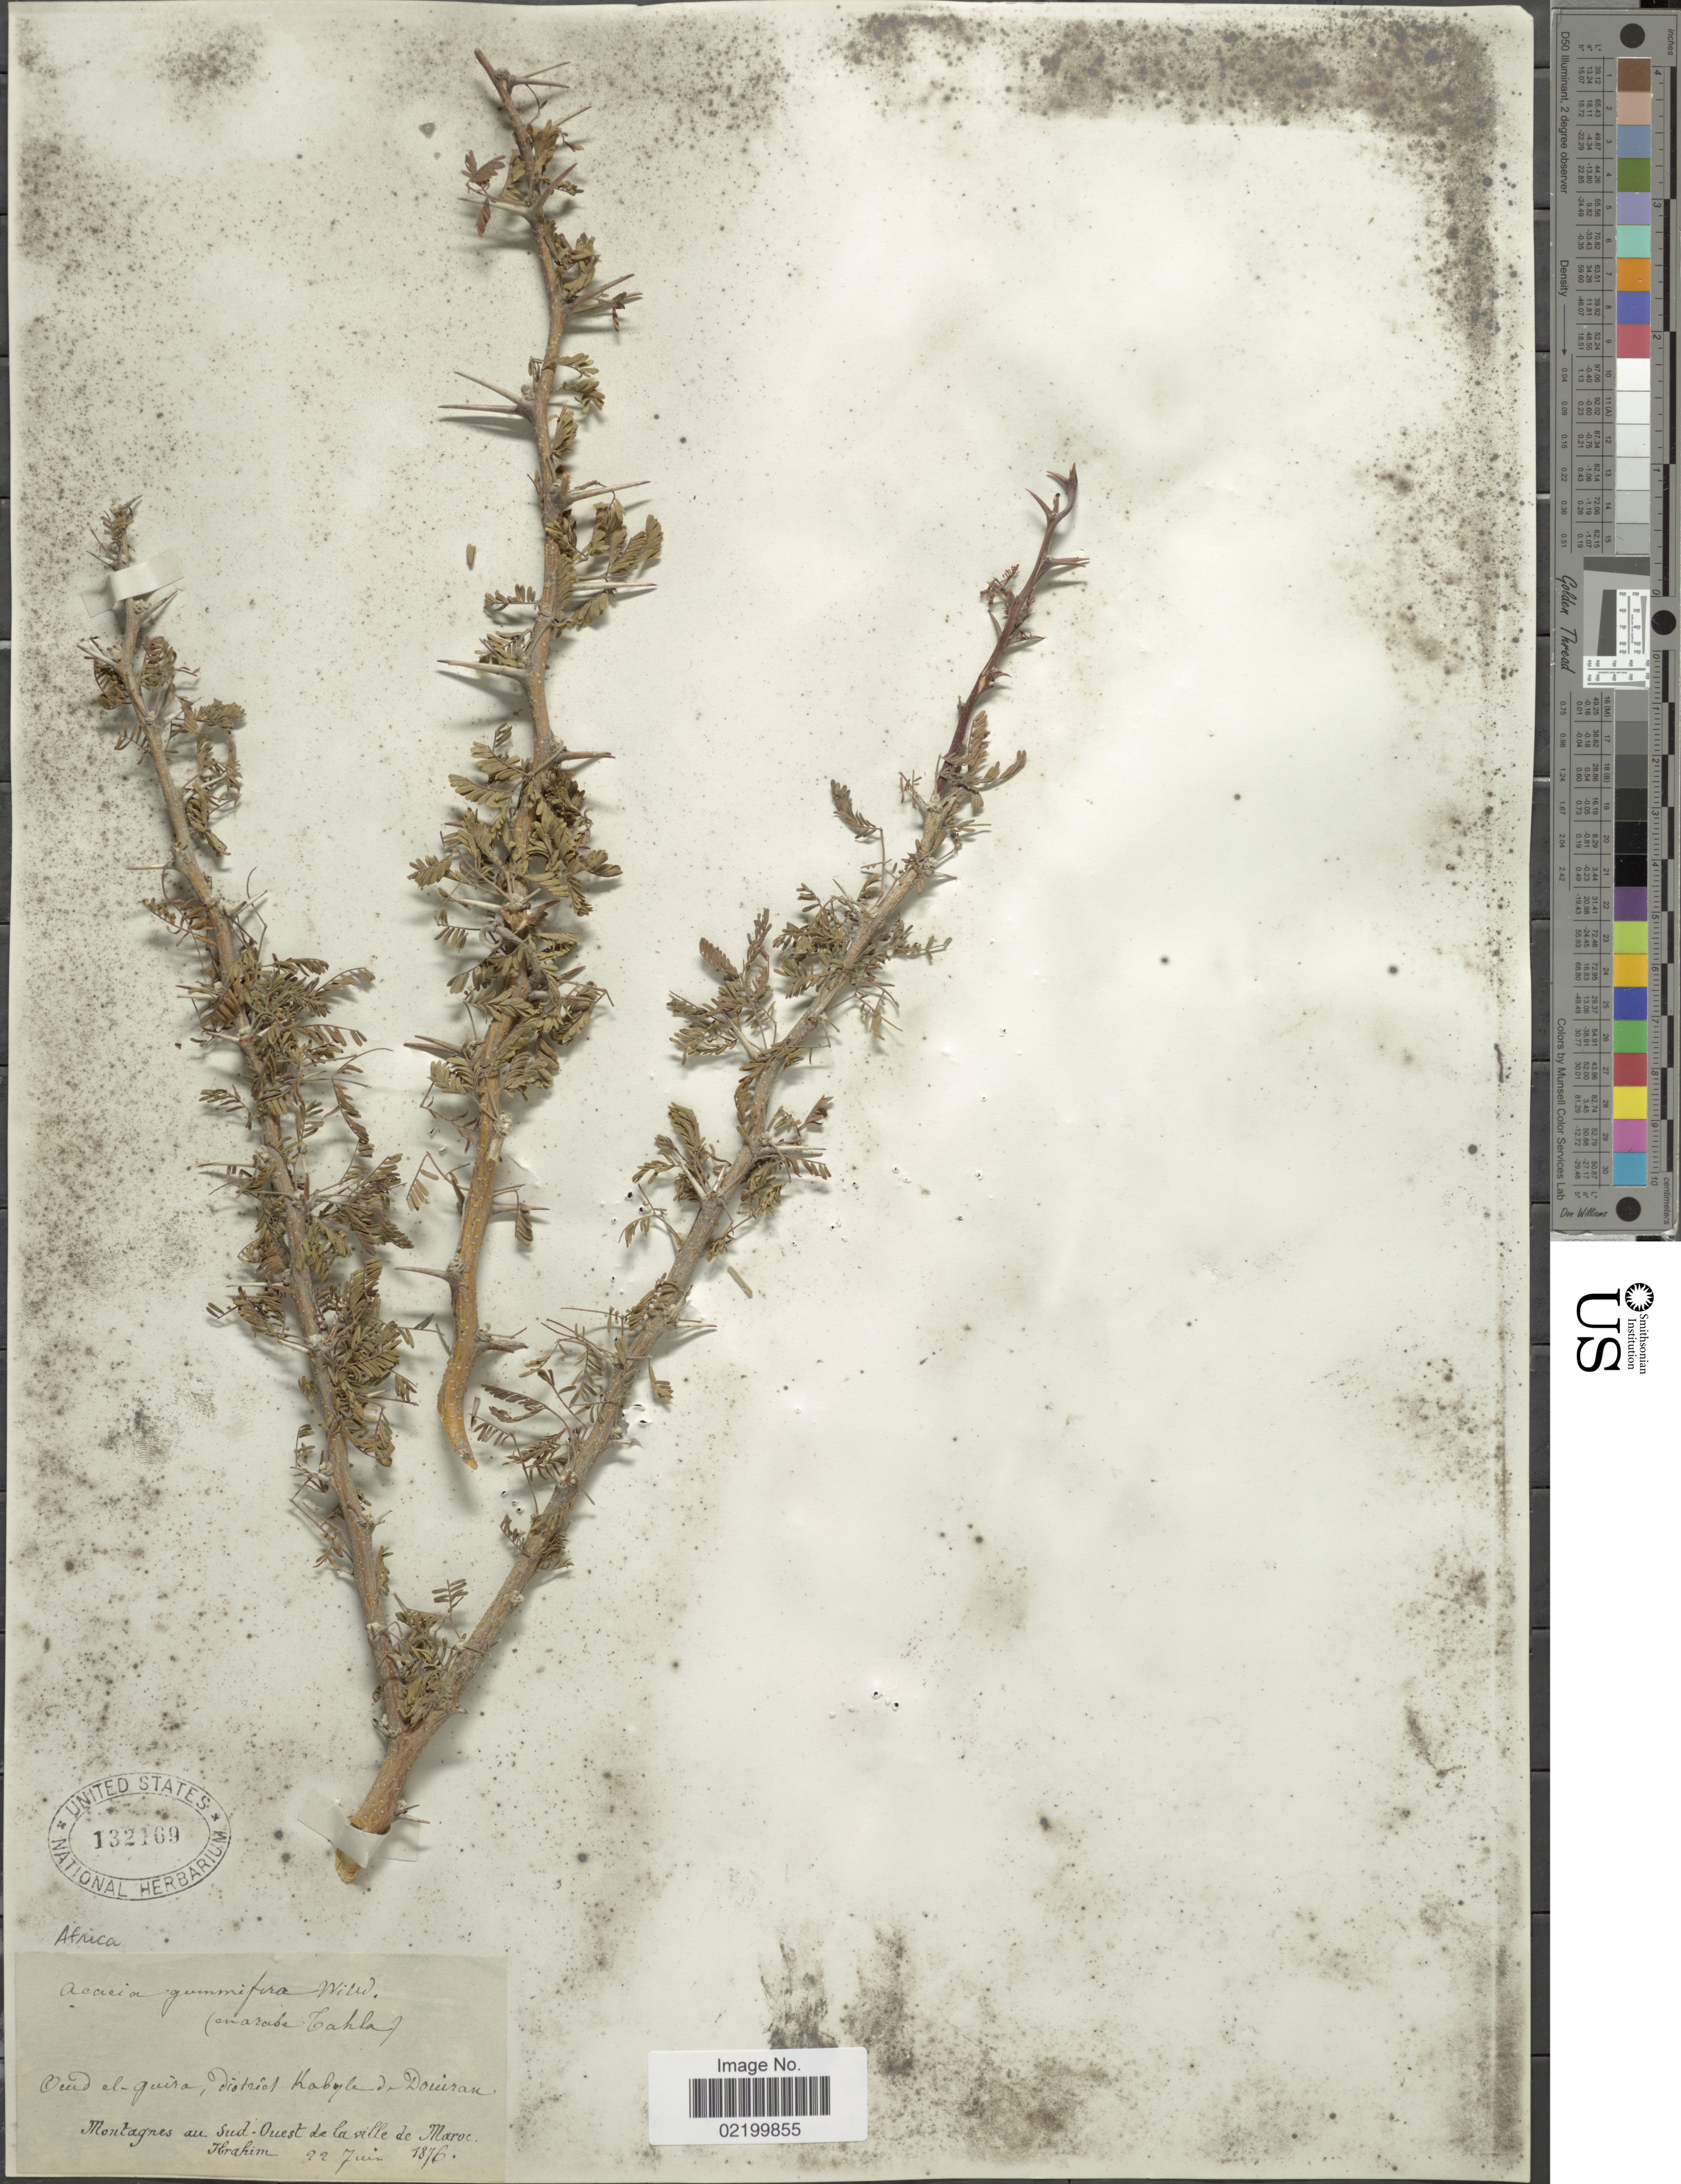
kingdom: Plantae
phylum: Tracheophyta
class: Magnoliopsida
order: Fabales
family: Fabaceae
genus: Vachellia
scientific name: Vachellia gummifera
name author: (Willd.) Kyal. & Boatwr.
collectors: -. Ibrahim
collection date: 1876-06-22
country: Morocco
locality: Oued el-guira, district kabyla e Douiran. [interpreted] Montagnes au Sud-Ouest de la ville de Maroc.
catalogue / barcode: US 132169